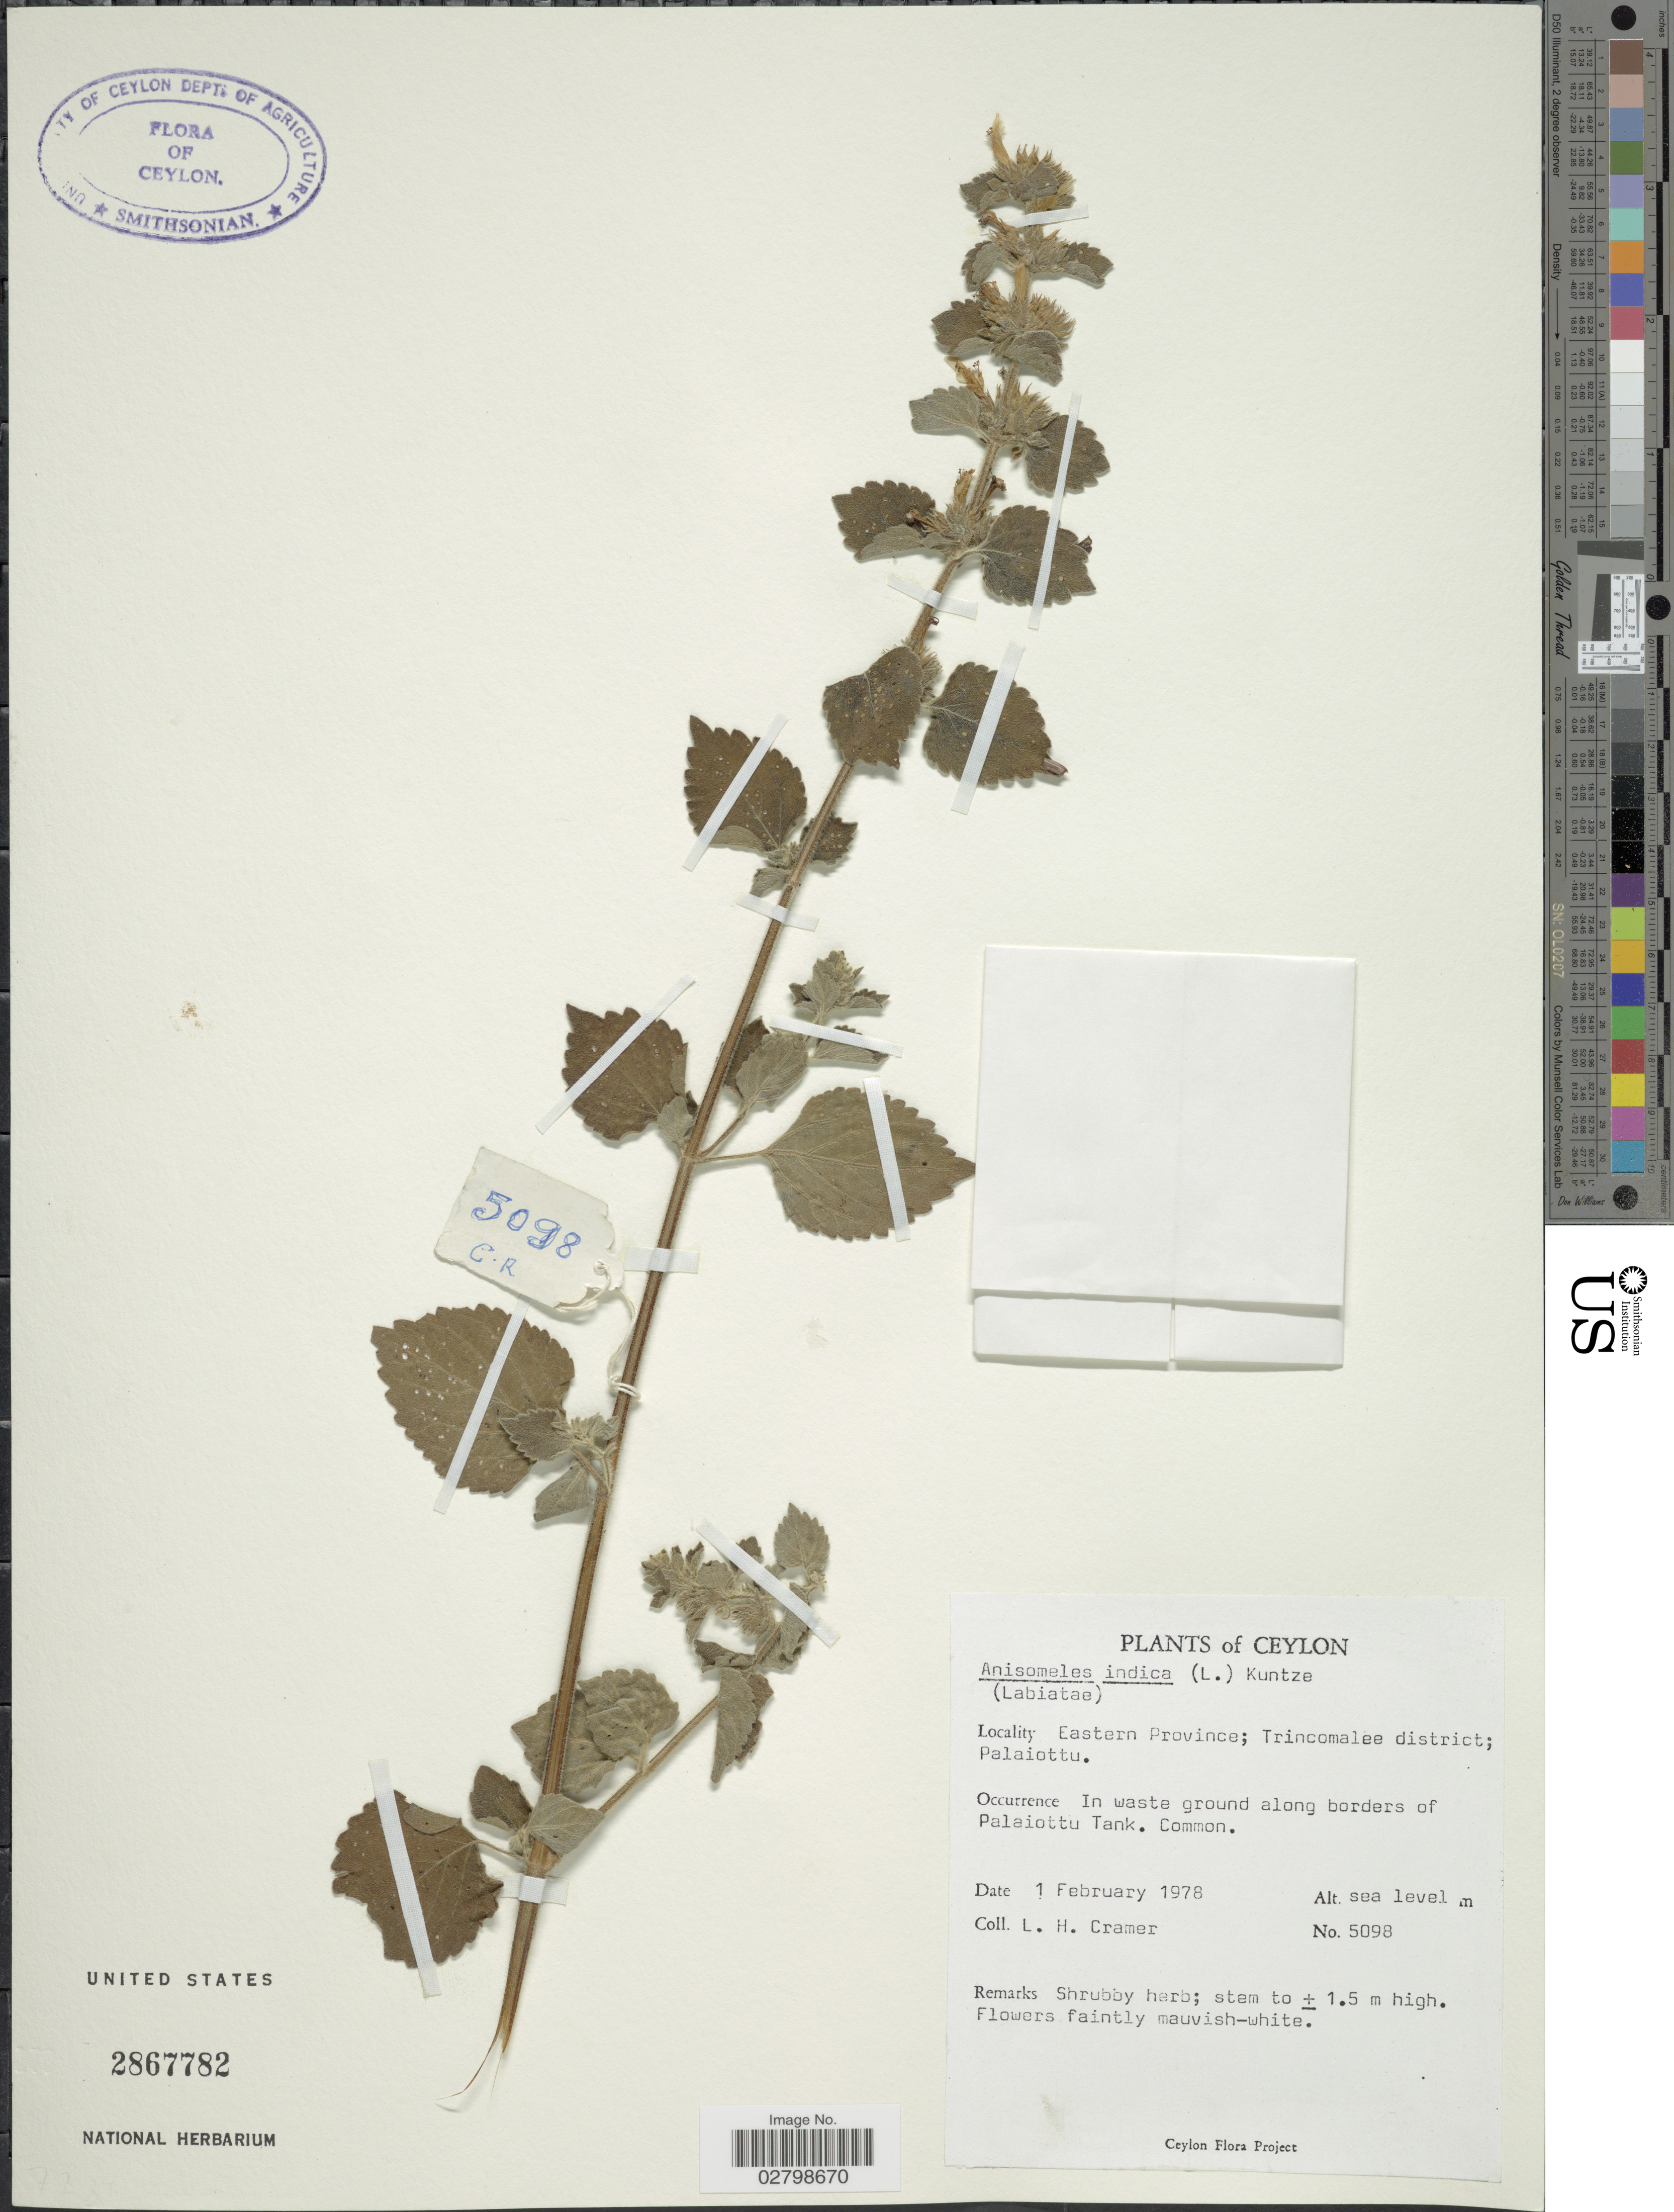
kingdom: Plantae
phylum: Tracheophyta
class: Magnoliopsida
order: Lamiales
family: Lamiaceae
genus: Anisomeles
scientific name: Anisomeles indica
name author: (L.) Kuntze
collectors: L. H. Cramer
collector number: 5098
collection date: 1978-02-01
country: Sri Lanka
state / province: Eastern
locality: Ceylon, Trincomalee district; Palaiottu, in waste ground along border of Palaiottu Tank.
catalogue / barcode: US 2867782